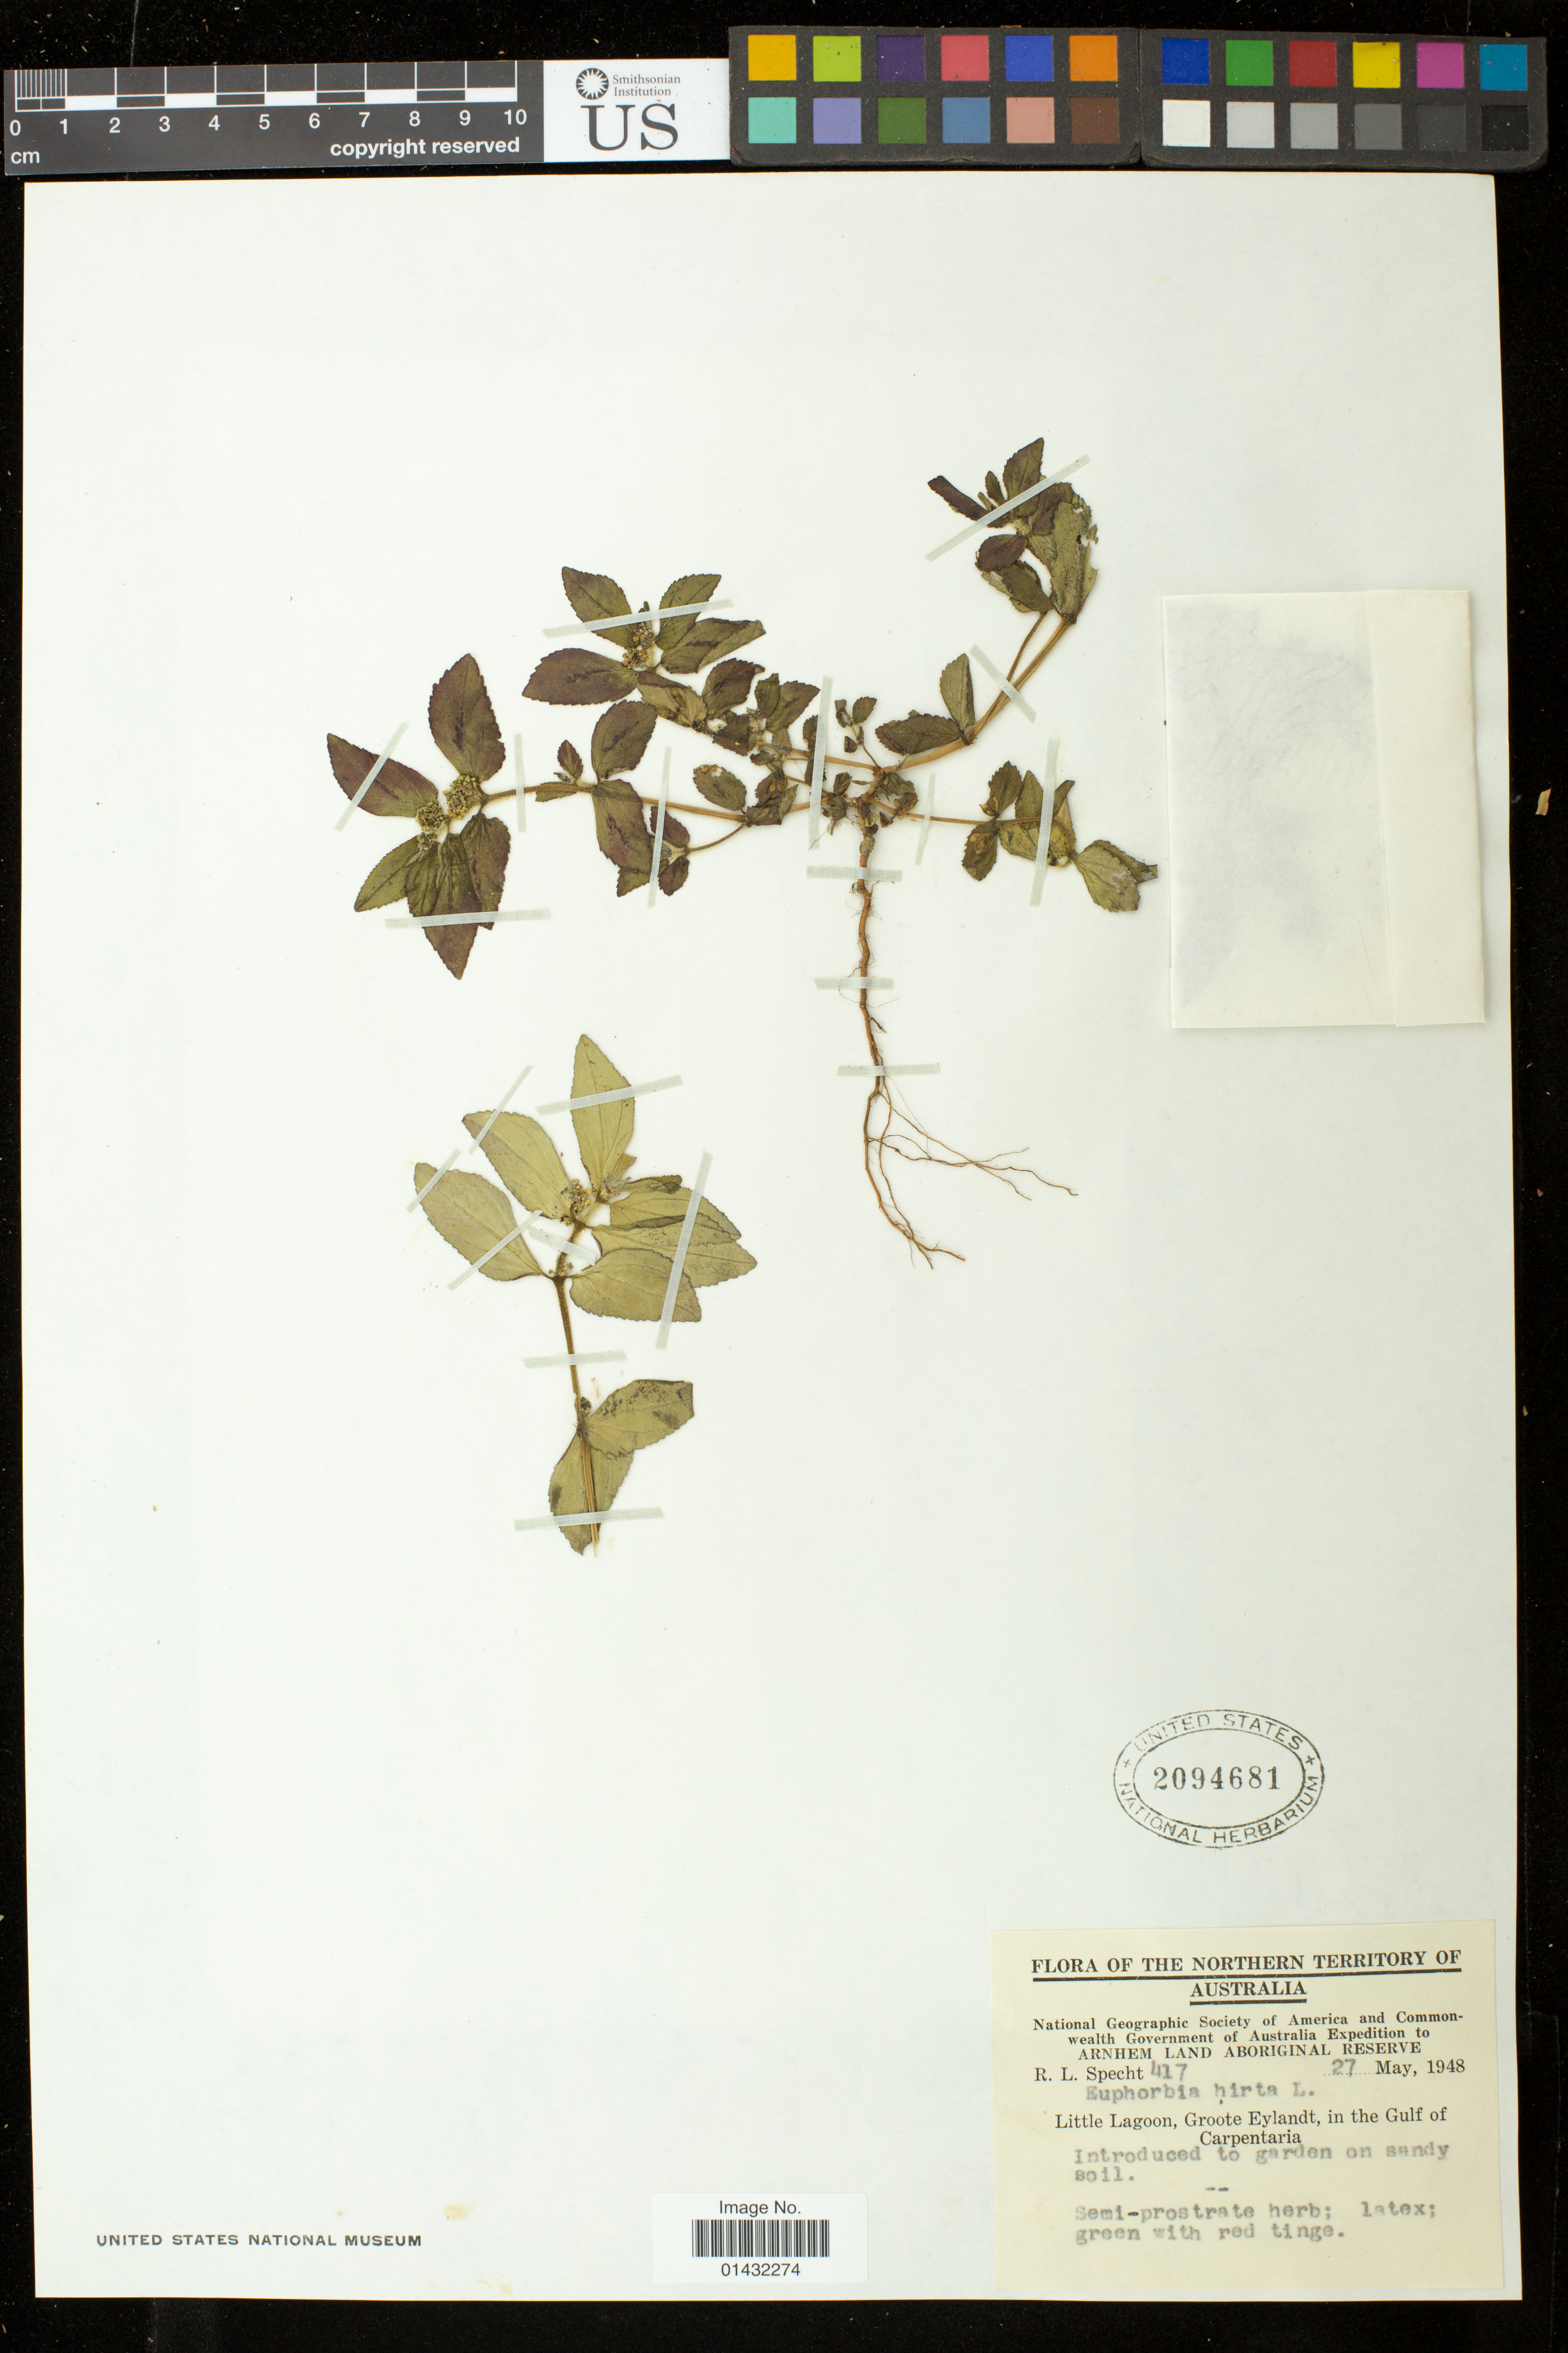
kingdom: Plantae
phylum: Tracheophyta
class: Magnoliopsida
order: Malpighiales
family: Euphorbiaceae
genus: Euphorbia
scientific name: Euphorbia hirta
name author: L.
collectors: R. L. Specht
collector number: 417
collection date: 1948-05-27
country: Australia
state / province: Northern Territory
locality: Arnhem Land Aboriginal Reserve; Little Lagoon, Groote Eylandt, Gulf of Carpentaria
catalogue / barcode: US 2094681